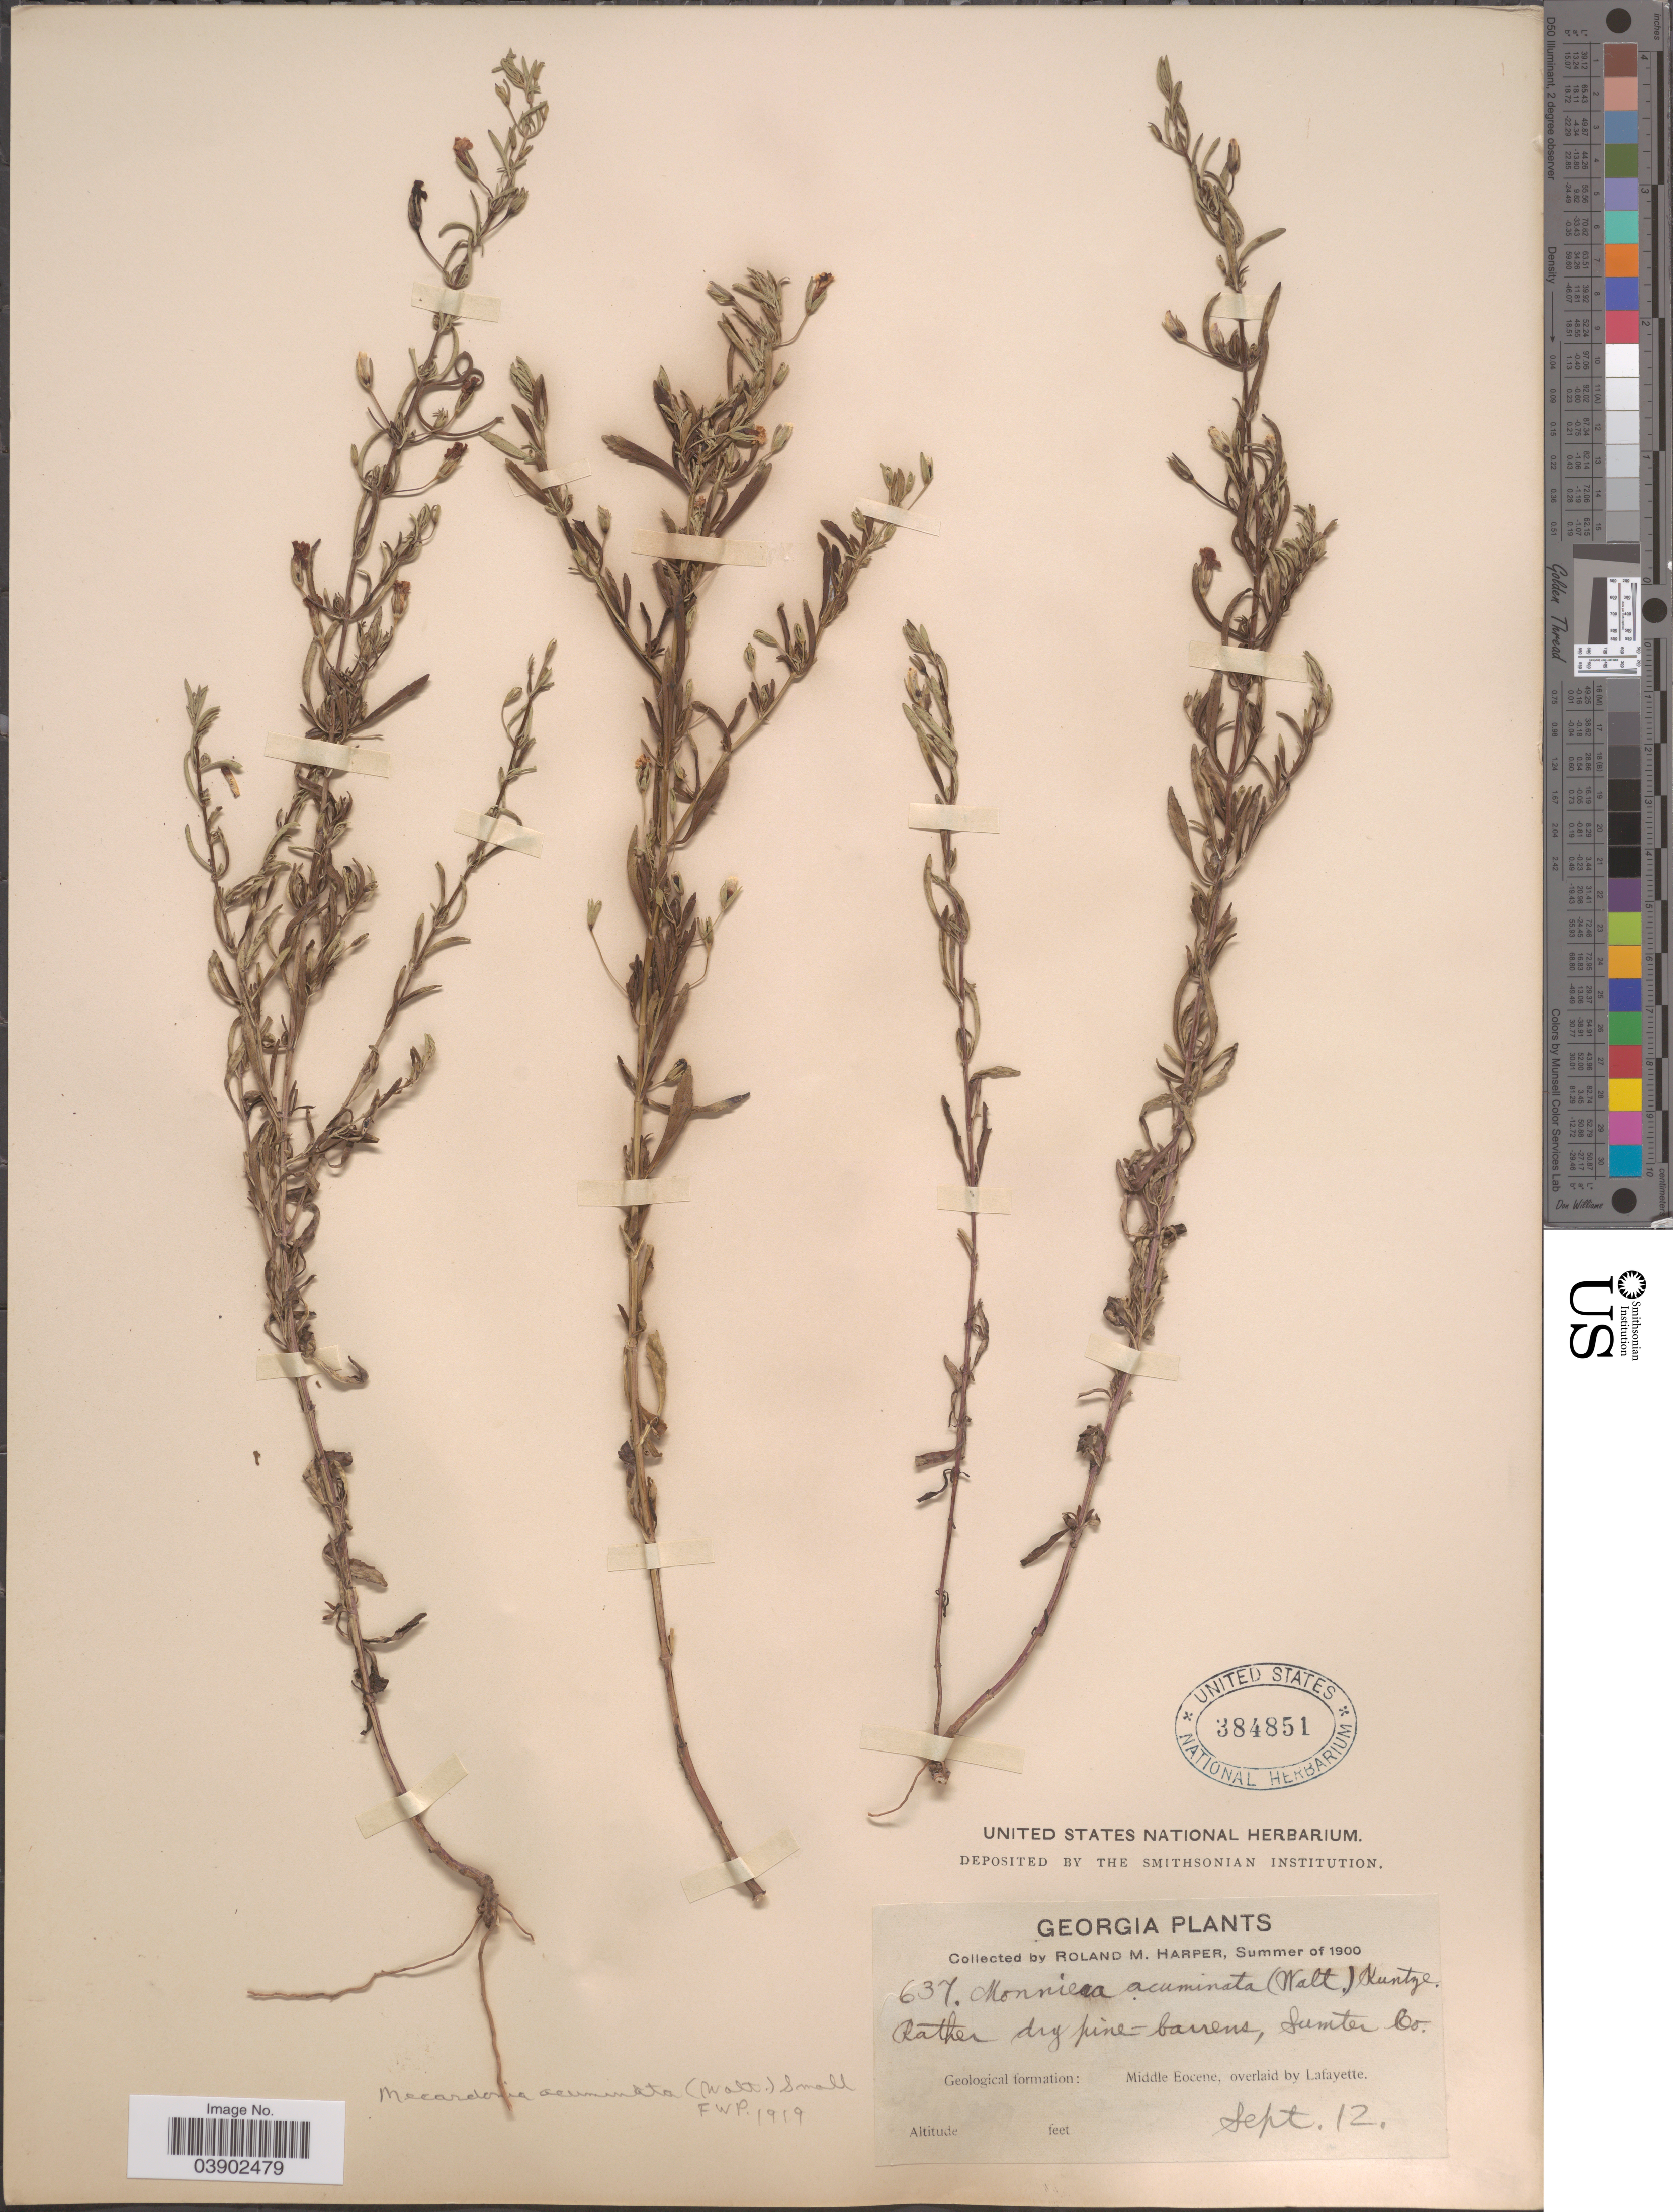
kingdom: Plantae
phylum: Tracheophyta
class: Magnoliopsida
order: Lamiales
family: Plantaginaceae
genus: Mecardonia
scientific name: Mecardonia acuminata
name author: (Walter) Small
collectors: R. M. Harper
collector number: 637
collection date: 1900-09-12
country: United States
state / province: Georgia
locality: Sumter Co. Geological formation: Middle Eocene, overlaid by Lafayette.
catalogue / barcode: US 384851